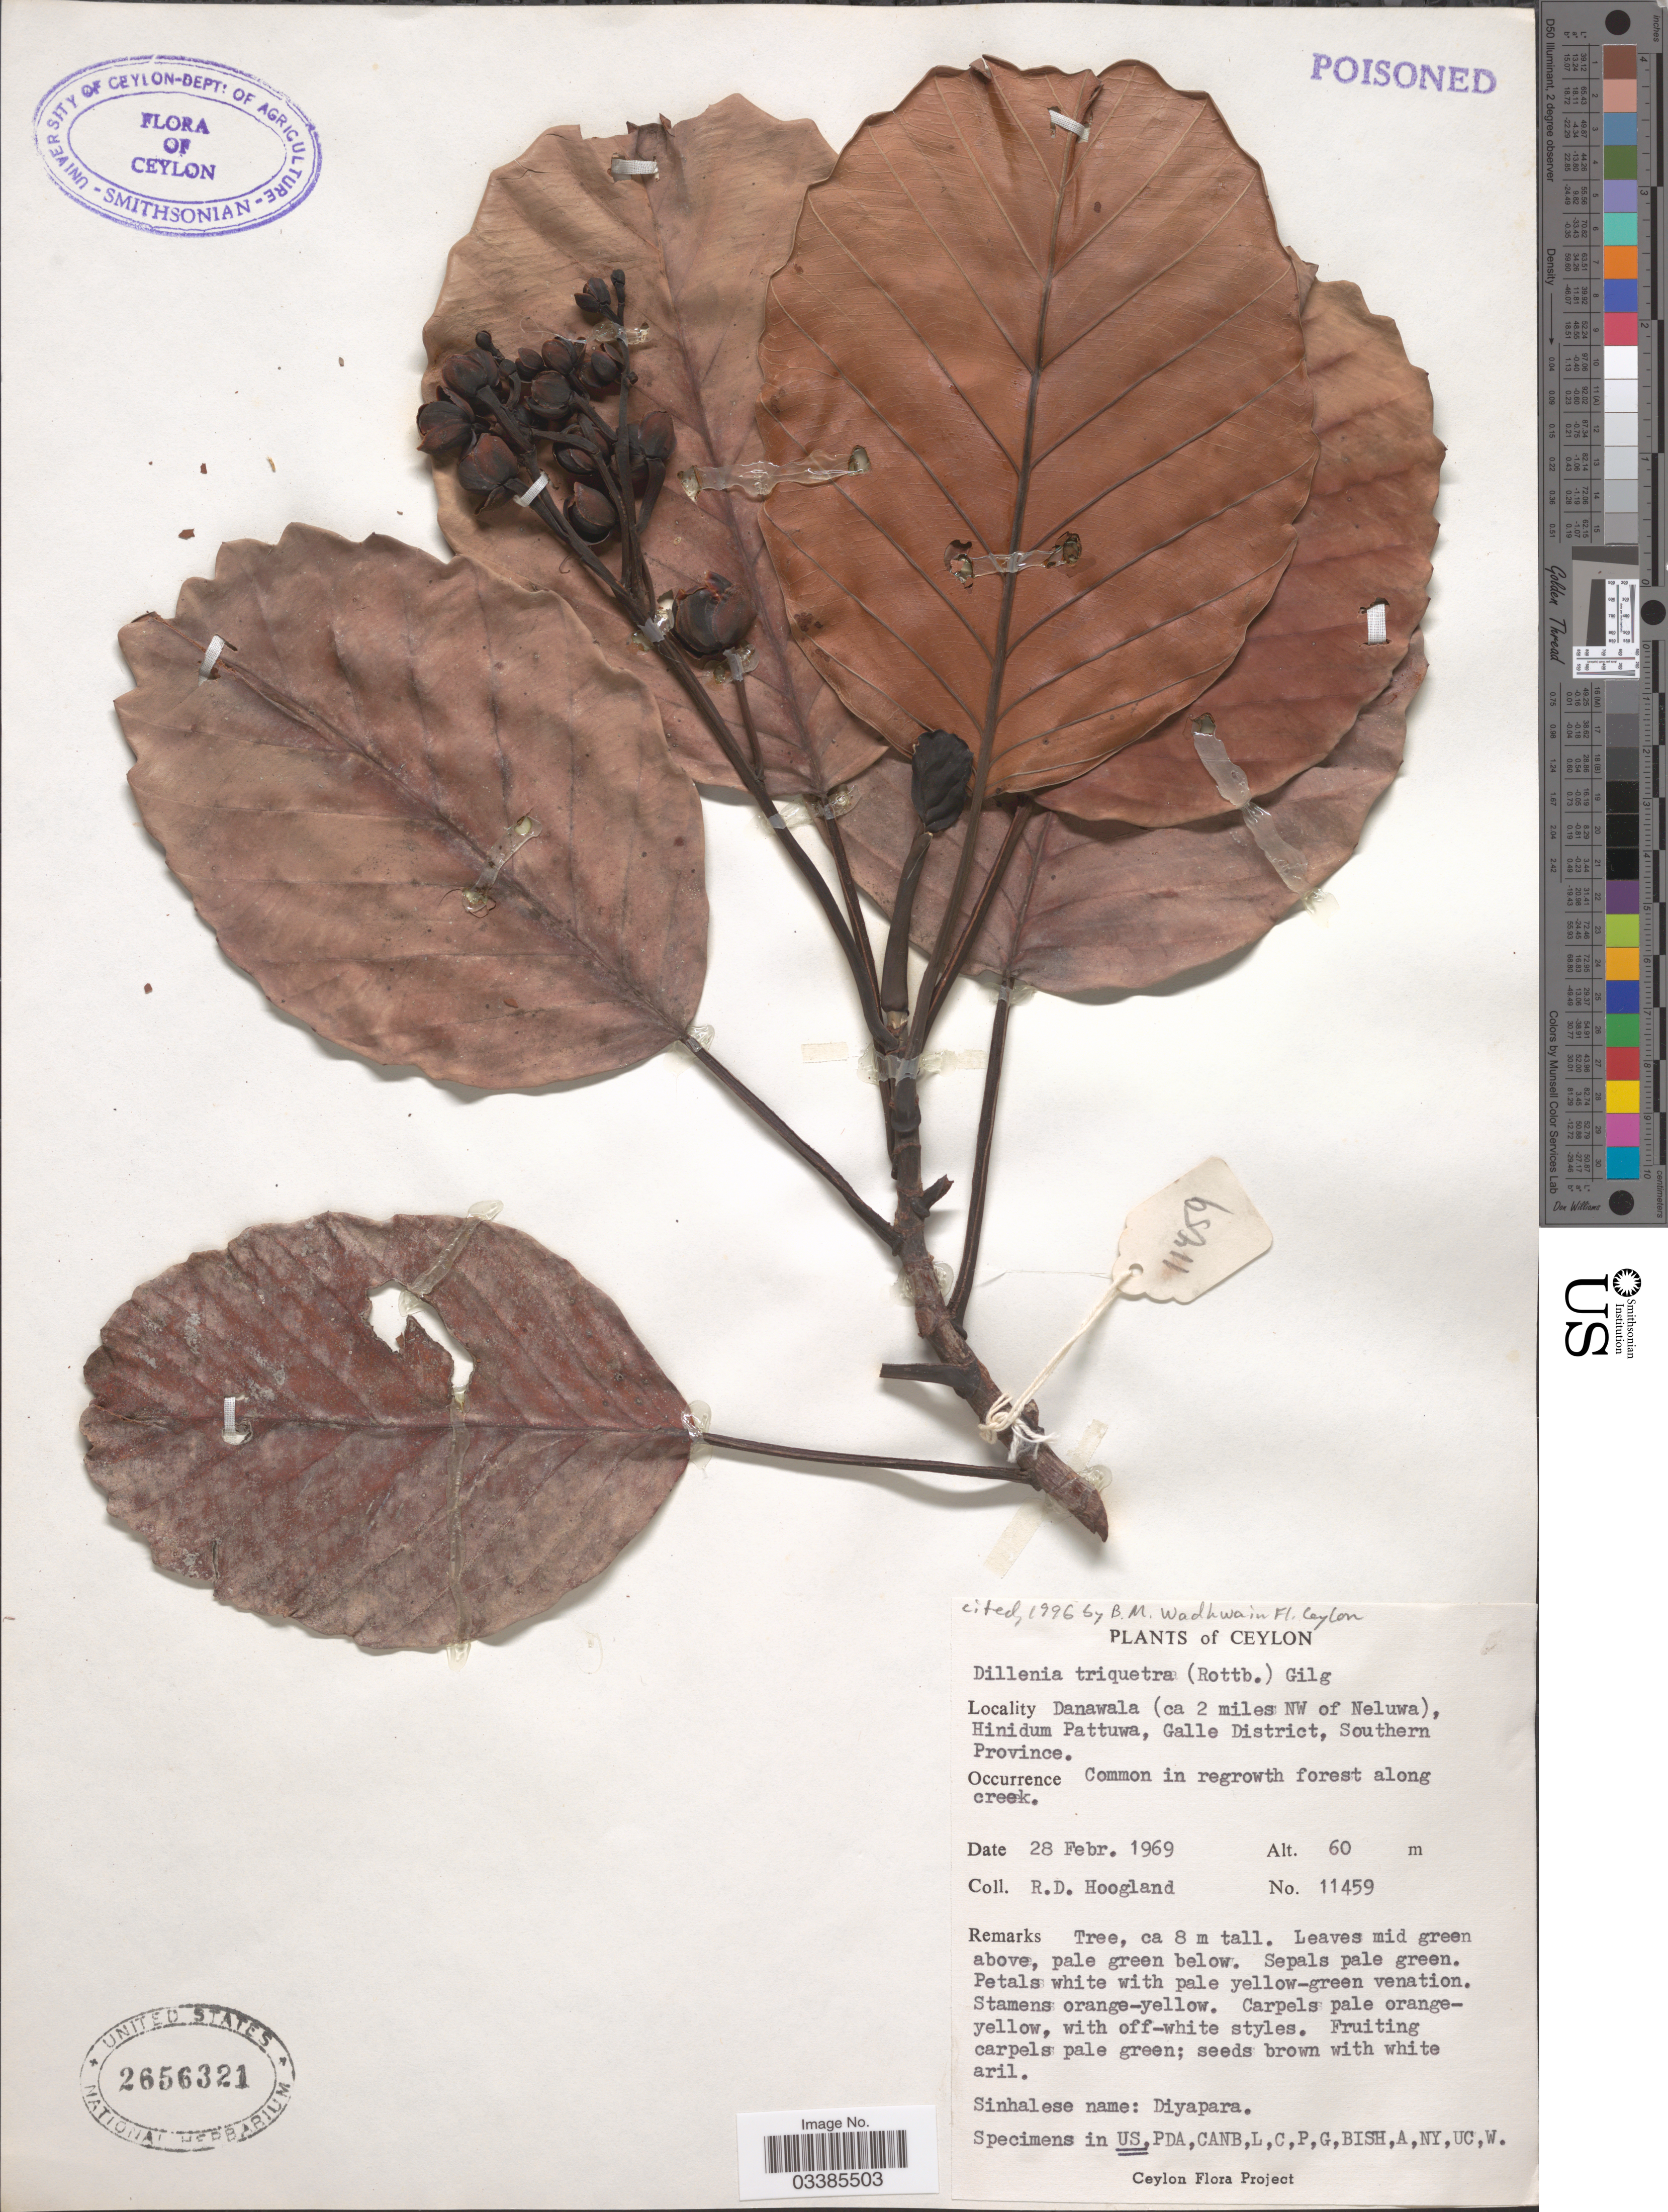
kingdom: Plantae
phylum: Tracheophyta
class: Magnoliopsida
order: Dilleniales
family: Dilleniaceae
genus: Dillenia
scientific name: Dillenia triquetra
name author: (Rottb.) Gilg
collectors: R. D. Hoogland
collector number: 11459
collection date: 1969-02-28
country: Sri Lanka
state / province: Southern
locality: Ceylon. Danawala (ca 2 miles NW of Neluwa), Hinidum Pattuwa, Galle District.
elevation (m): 60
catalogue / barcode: US 2656321